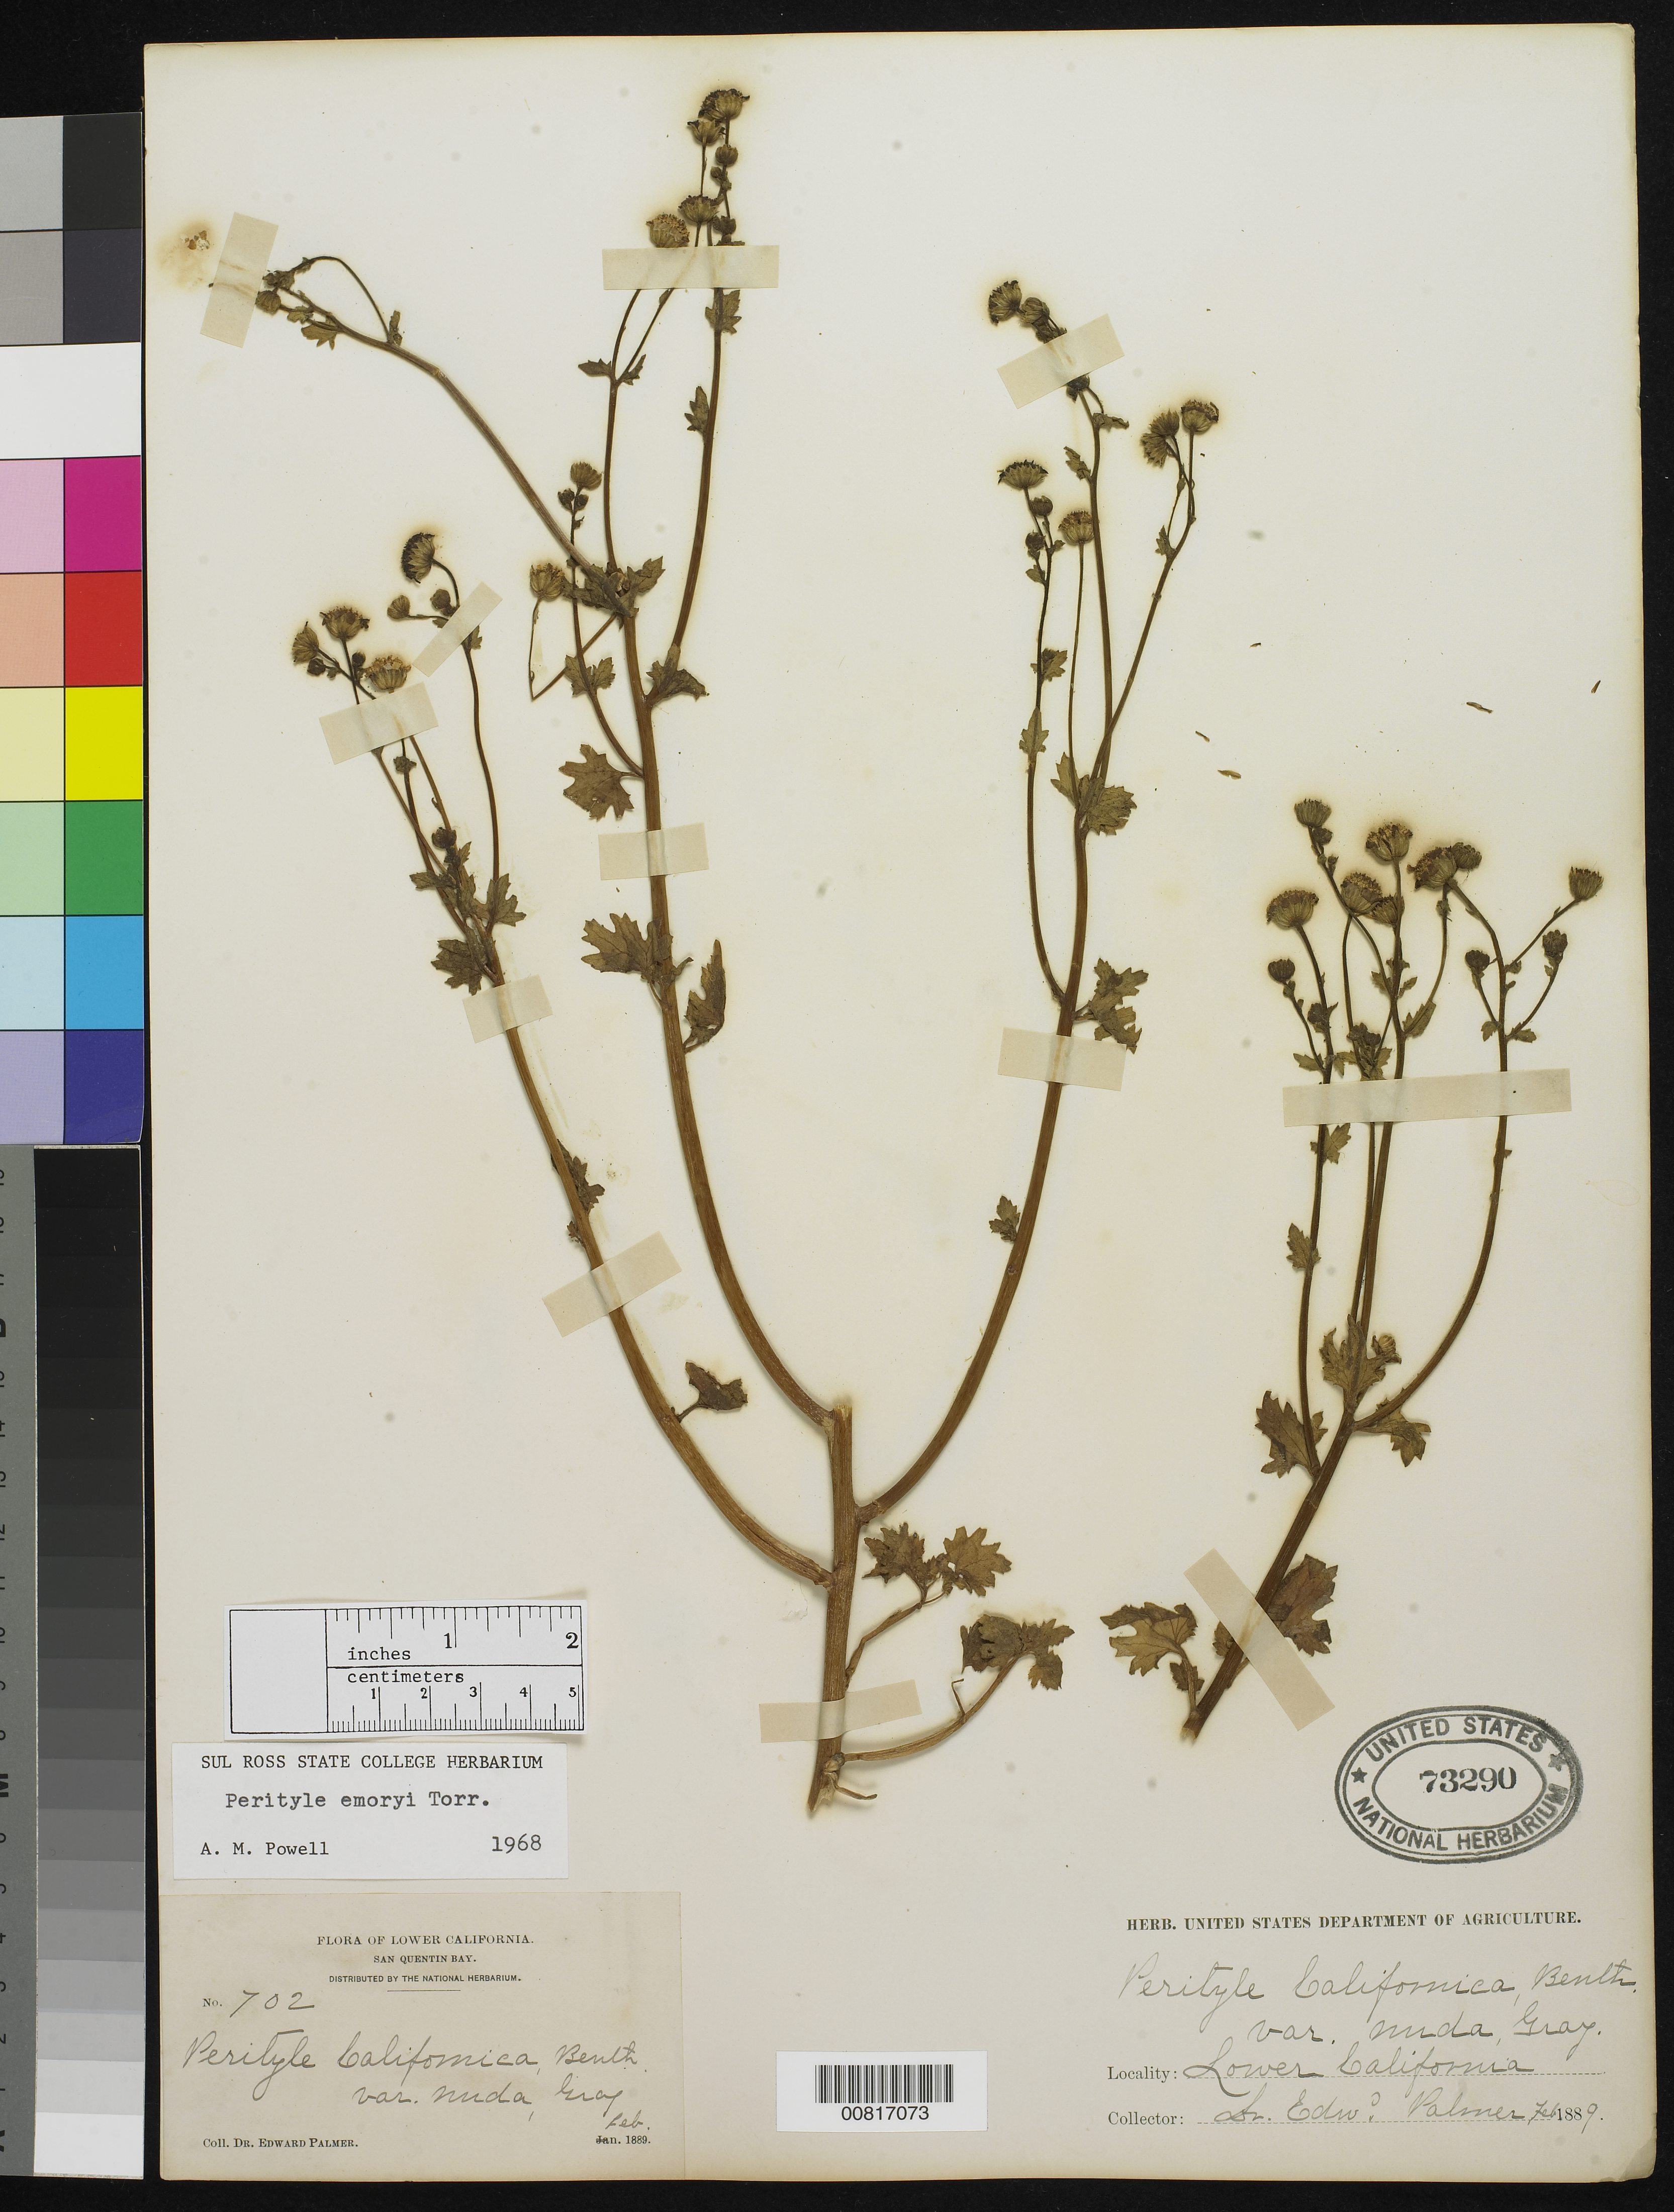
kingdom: Plantae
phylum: Tracheophyta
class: Magnoliopsida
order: Asterales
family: Asteraceae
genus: Perityle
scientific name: Perityle emoryi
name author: Torr.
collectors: E. Palmer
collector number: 702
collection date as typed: Feb 1889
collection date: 1889-02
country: Mexico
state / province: Baja California Norte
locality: San Quentin Bay, Baja California.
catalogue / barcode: US 73290